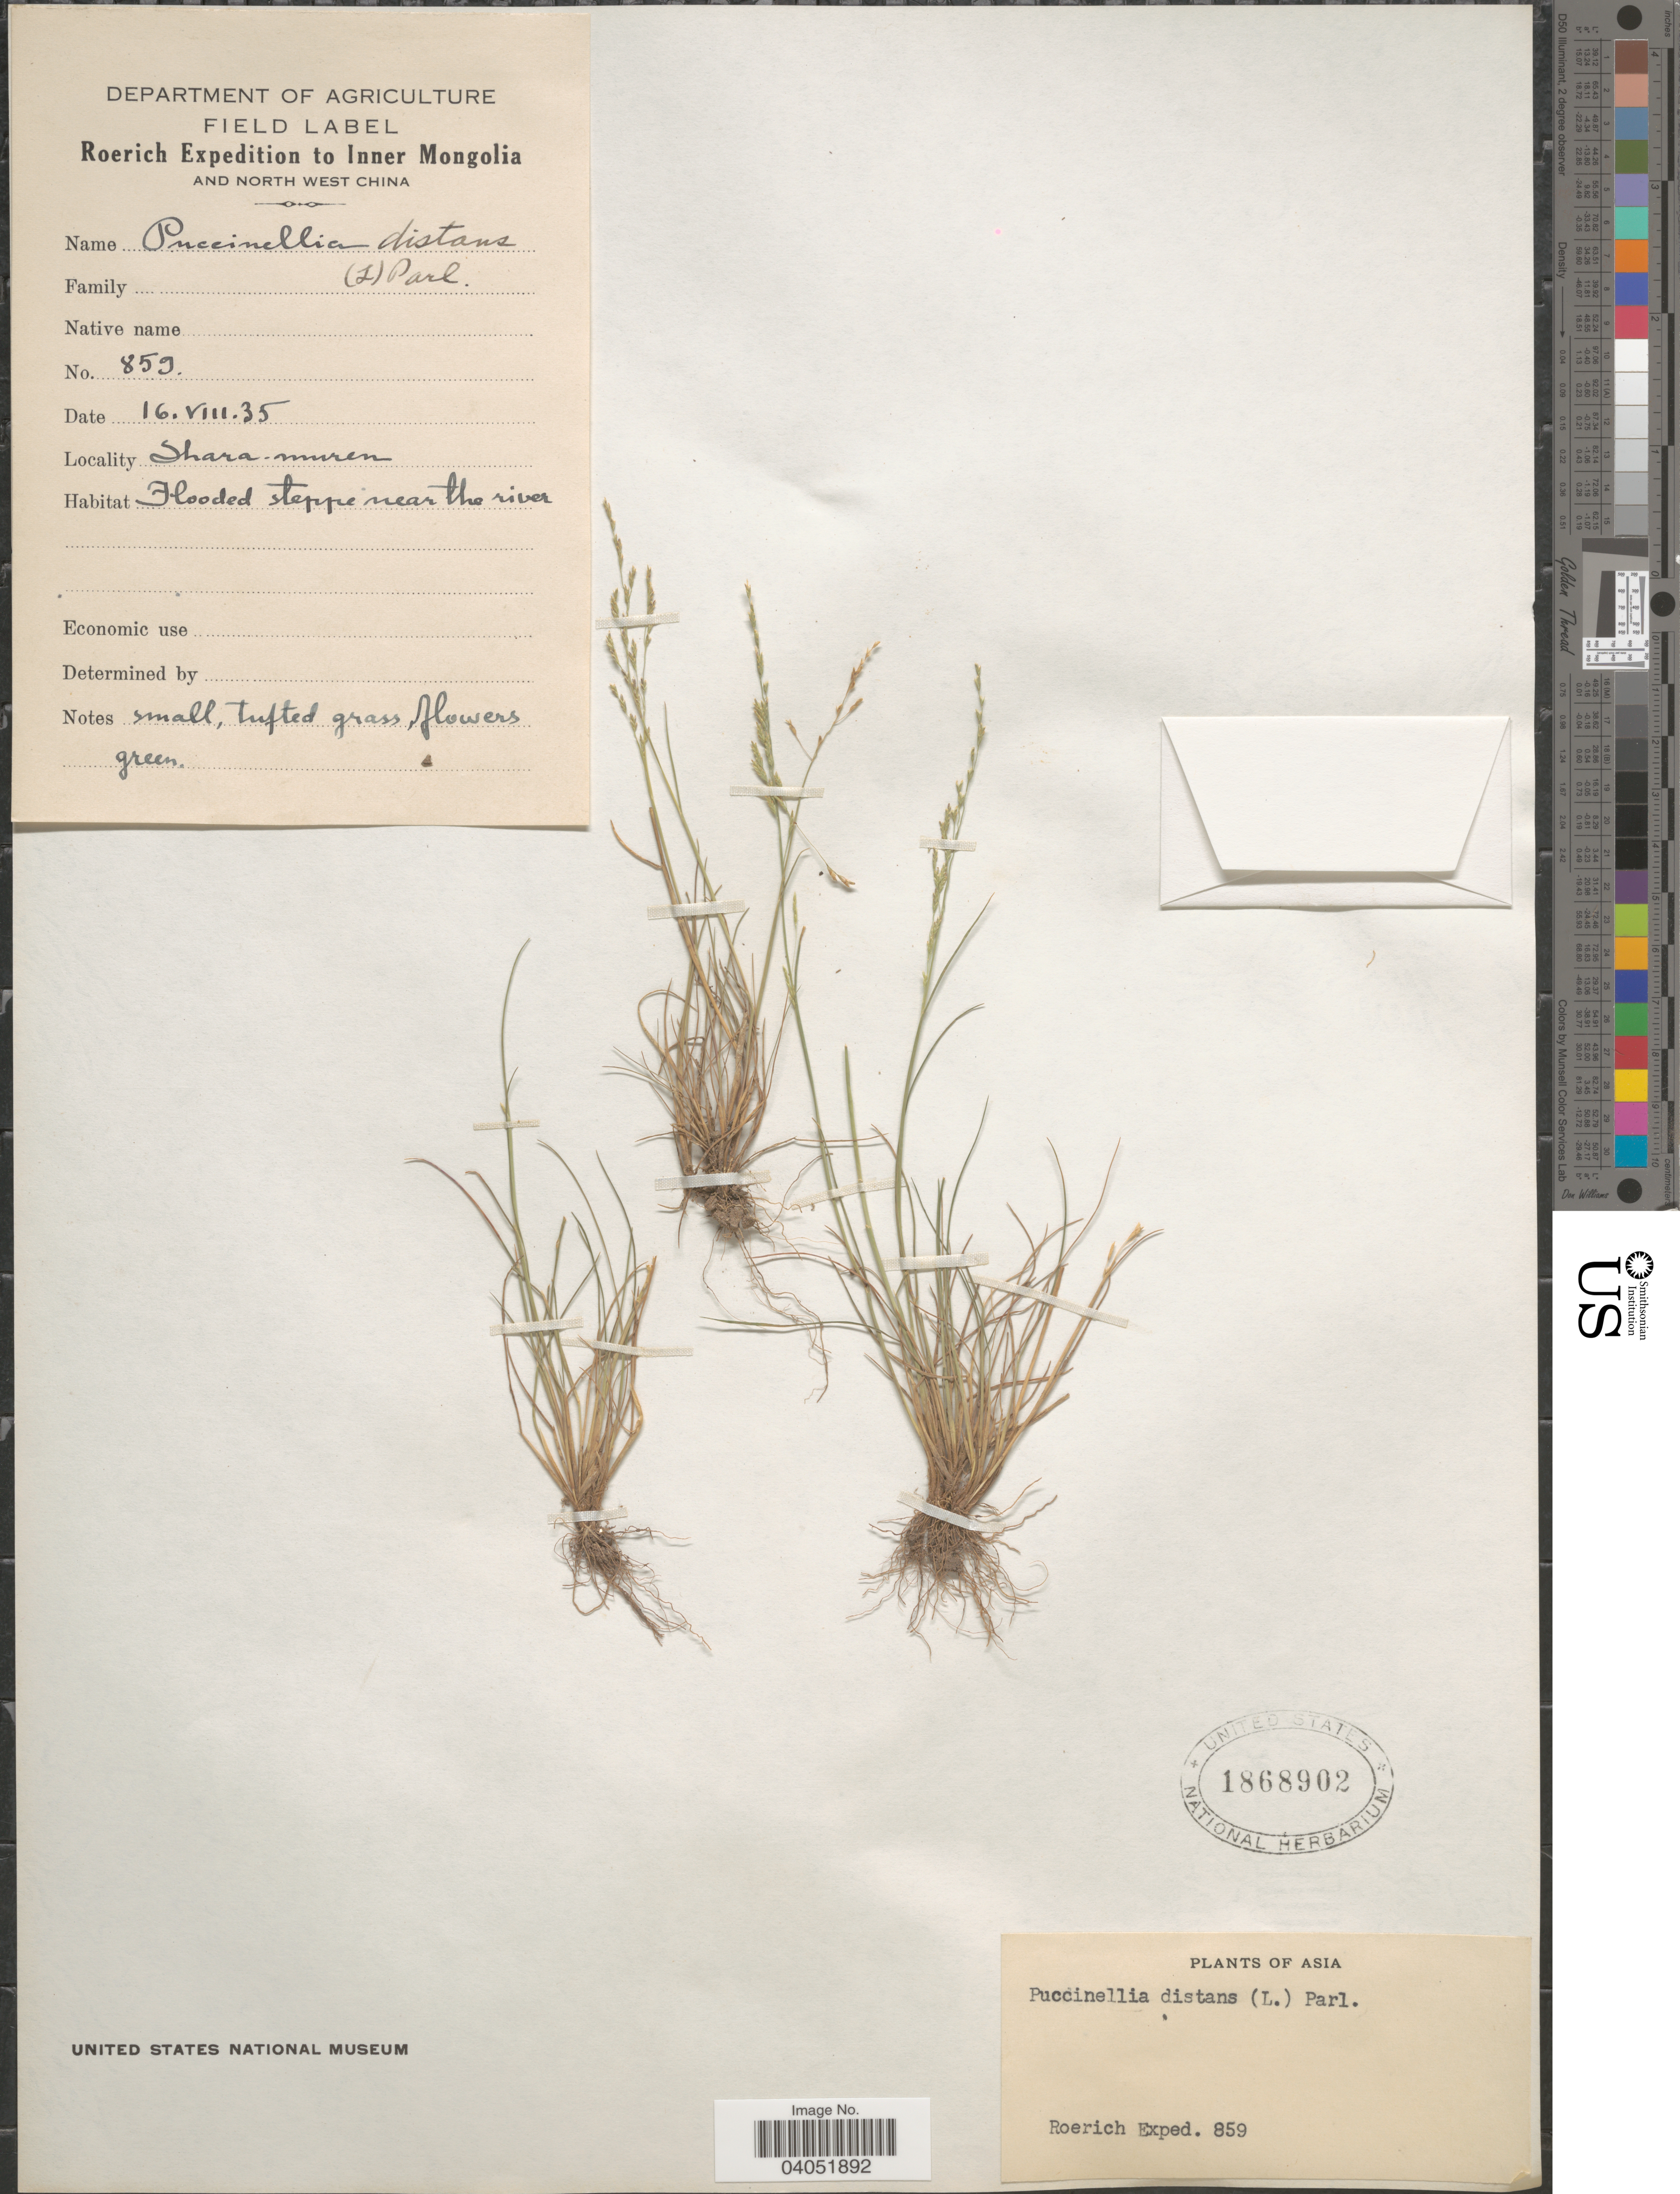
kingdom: Plantae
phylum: Tracheophyta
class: Liliopsida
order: Poales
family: Poaceae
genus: Puccinellia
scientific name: Puccinellia distans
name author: (Jacq.) Parl.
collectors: Roerich Expedition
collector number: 859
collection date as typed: Transcribed d/m/y: 16/8/35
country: China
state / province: Nei Monggol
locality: Inner Mongolia and North West China. Shara-muren.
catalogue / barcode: US 1868902